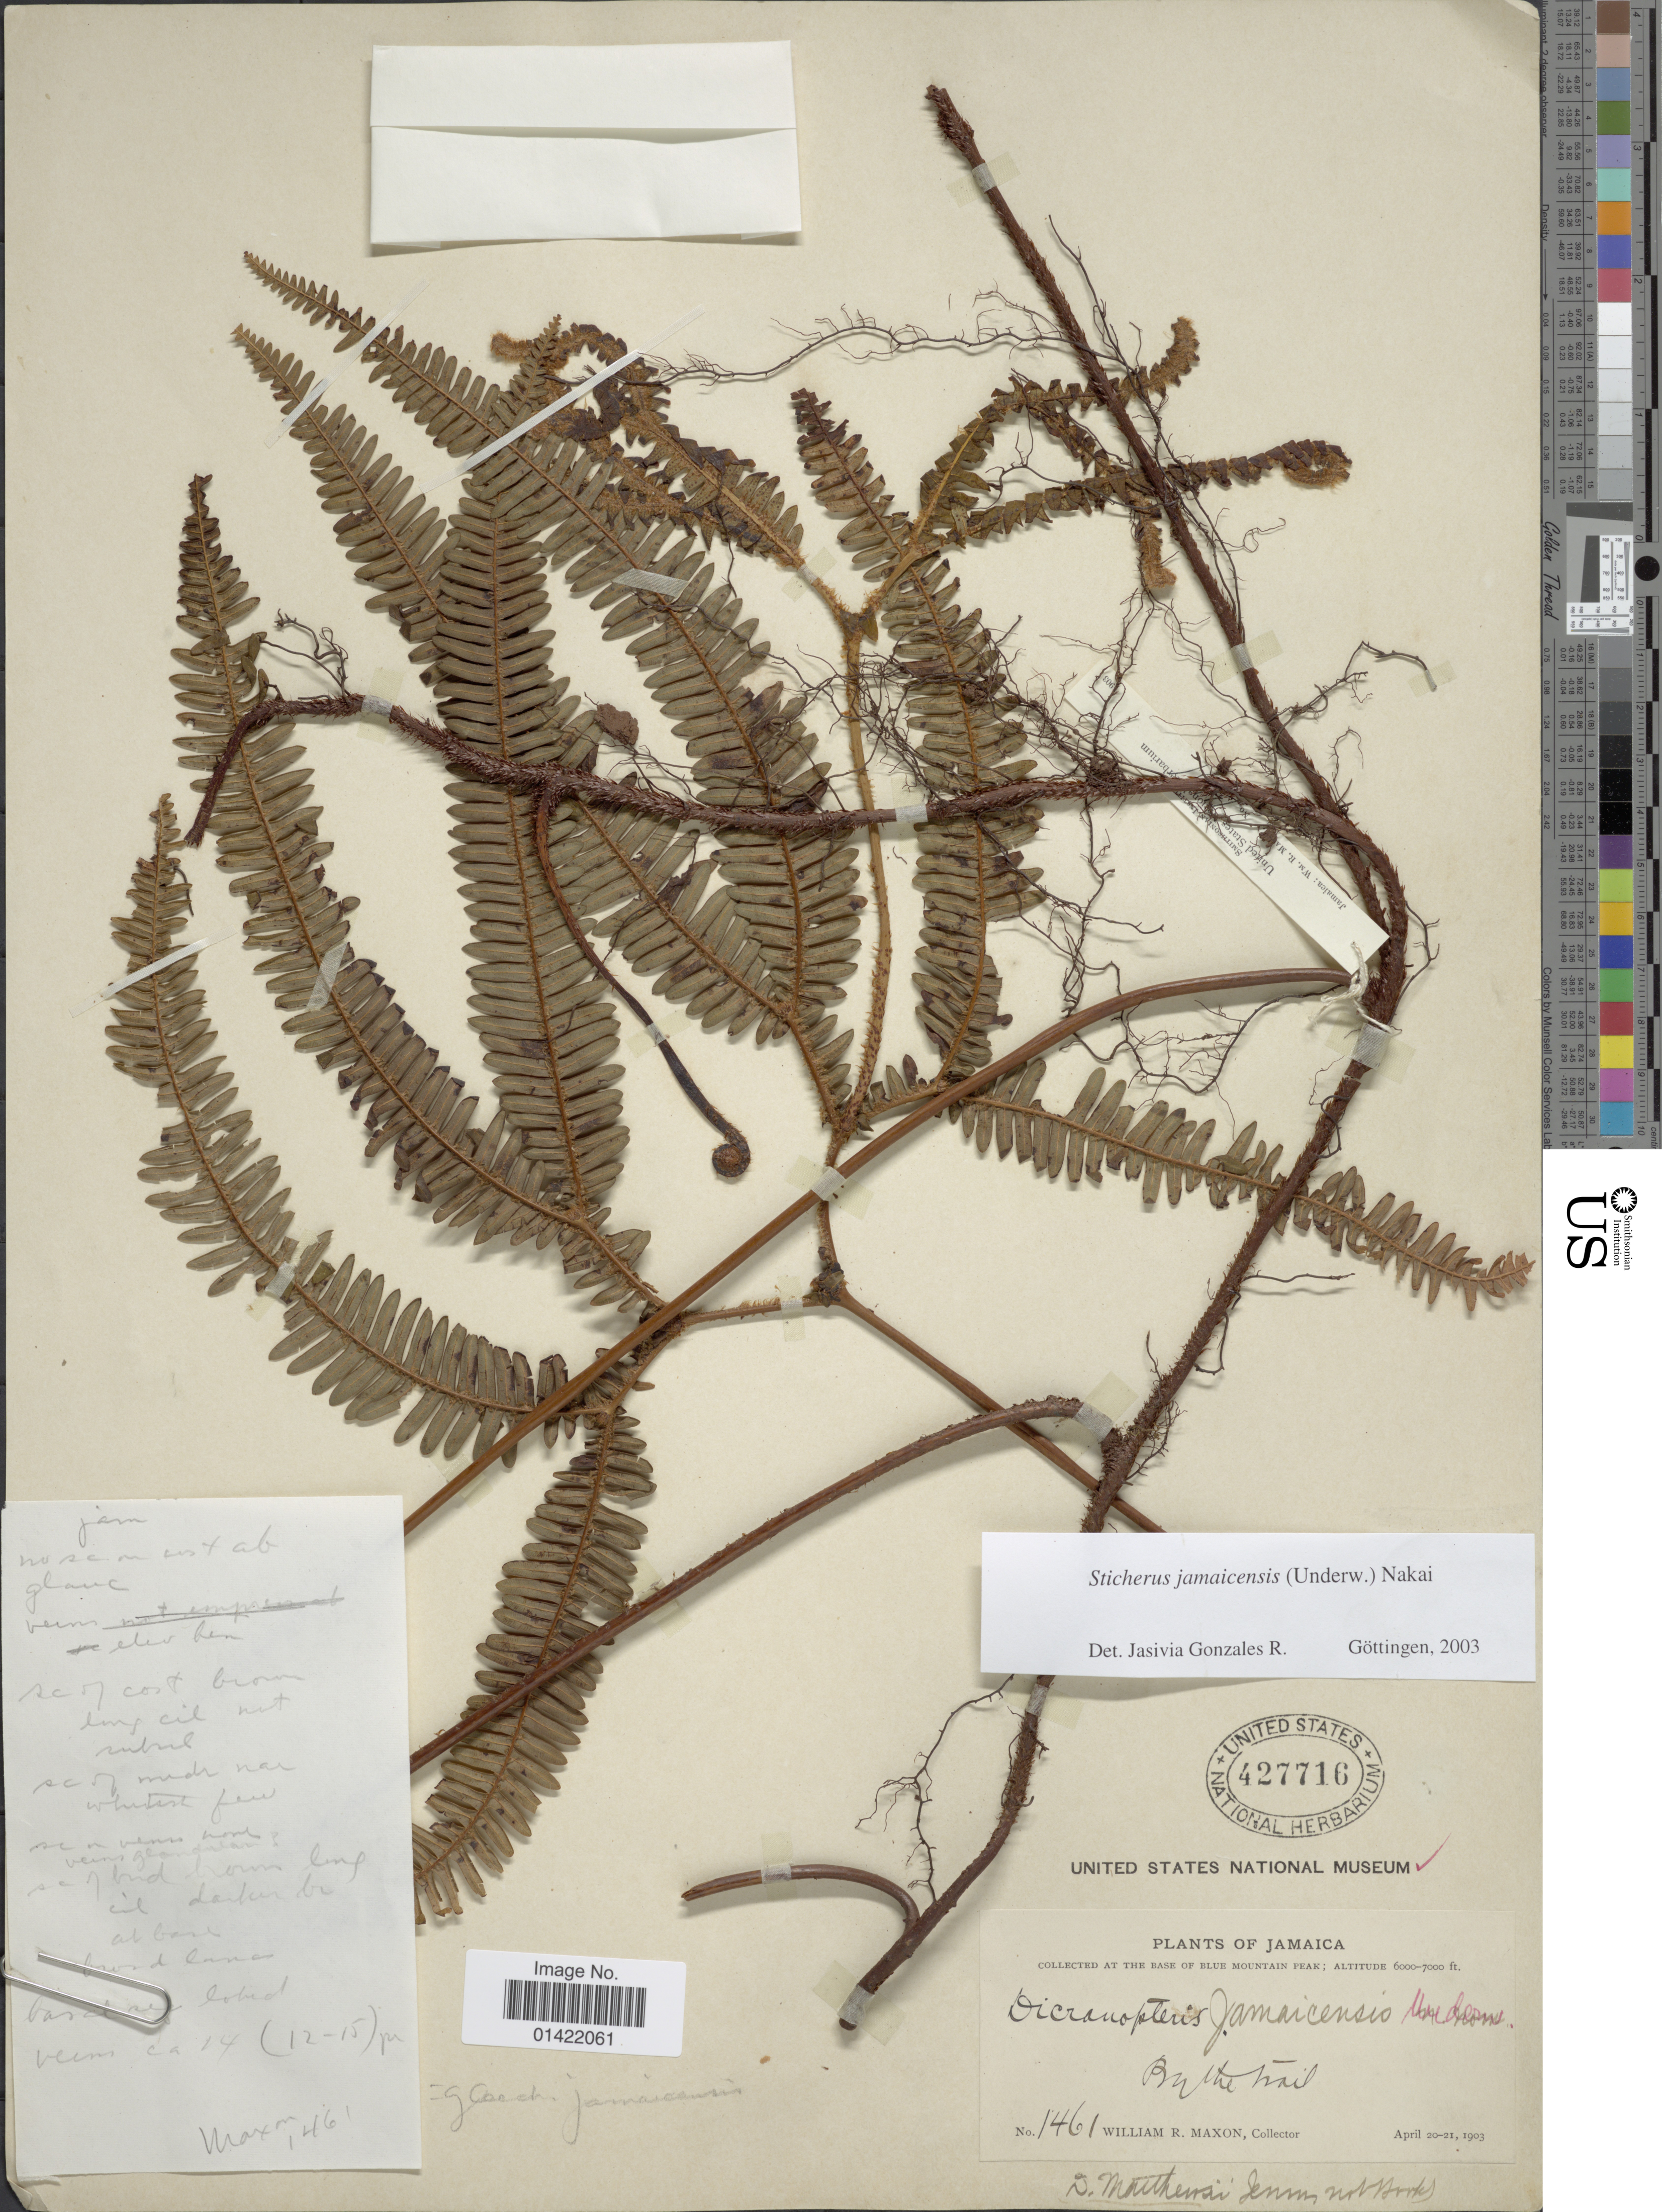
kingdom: Plantae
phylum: Tracheophyta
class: Polypodiopsida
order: Gleicheniales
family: Gleicheniaceae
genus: Sticherus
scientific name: Sticherus jamaicensis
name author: (Underw.) Nakai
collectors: W. R. Maxon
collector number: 1461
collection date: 1903-04-20/1903-04-21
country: Jamaica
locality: At the base of Blue Mountain Peak. By the trail.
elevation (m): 1829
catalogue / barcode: US 427716